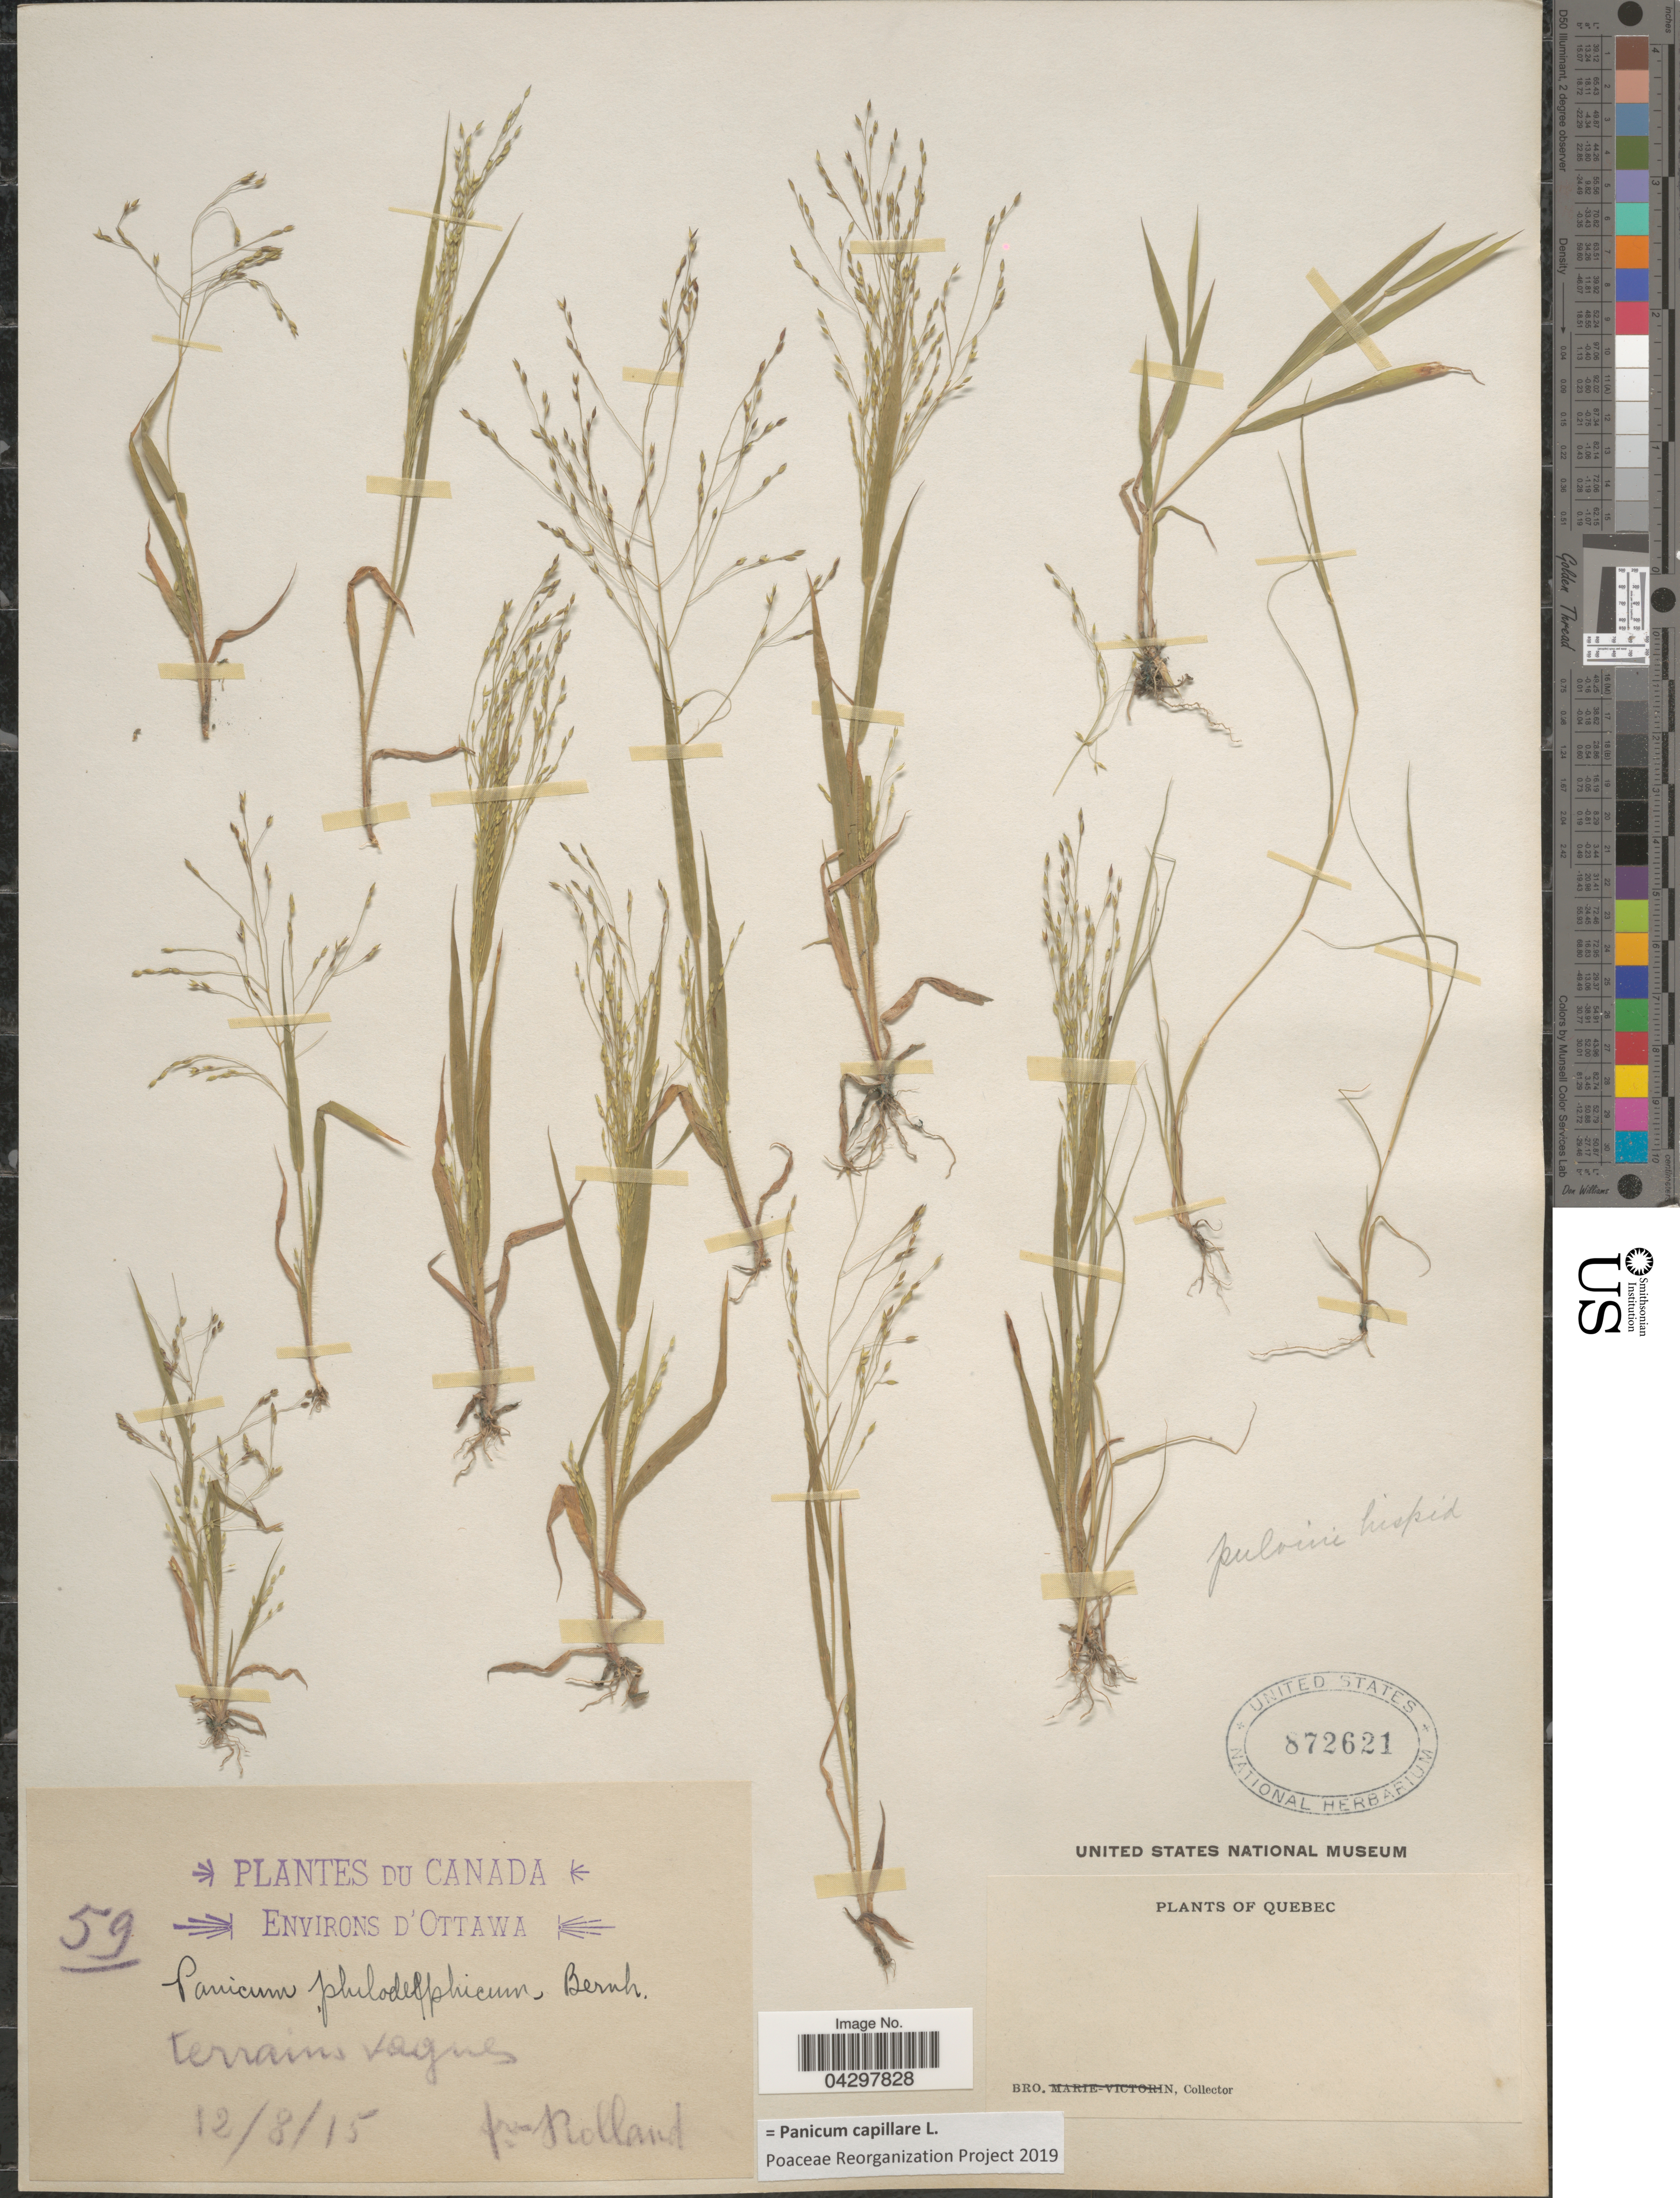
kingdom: Plantae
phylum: Tracheophyta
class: Liliopsida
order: Poales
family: Poaceae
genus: Panicum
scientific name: Panicum capillare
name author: L.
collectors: B. Rolland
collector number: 59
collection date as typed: Transcribed d/m/y: 12/8/15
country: Canada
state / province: Ontario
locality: Environs d'Ottawa. Terrains vagnes.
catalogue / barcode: US 872621